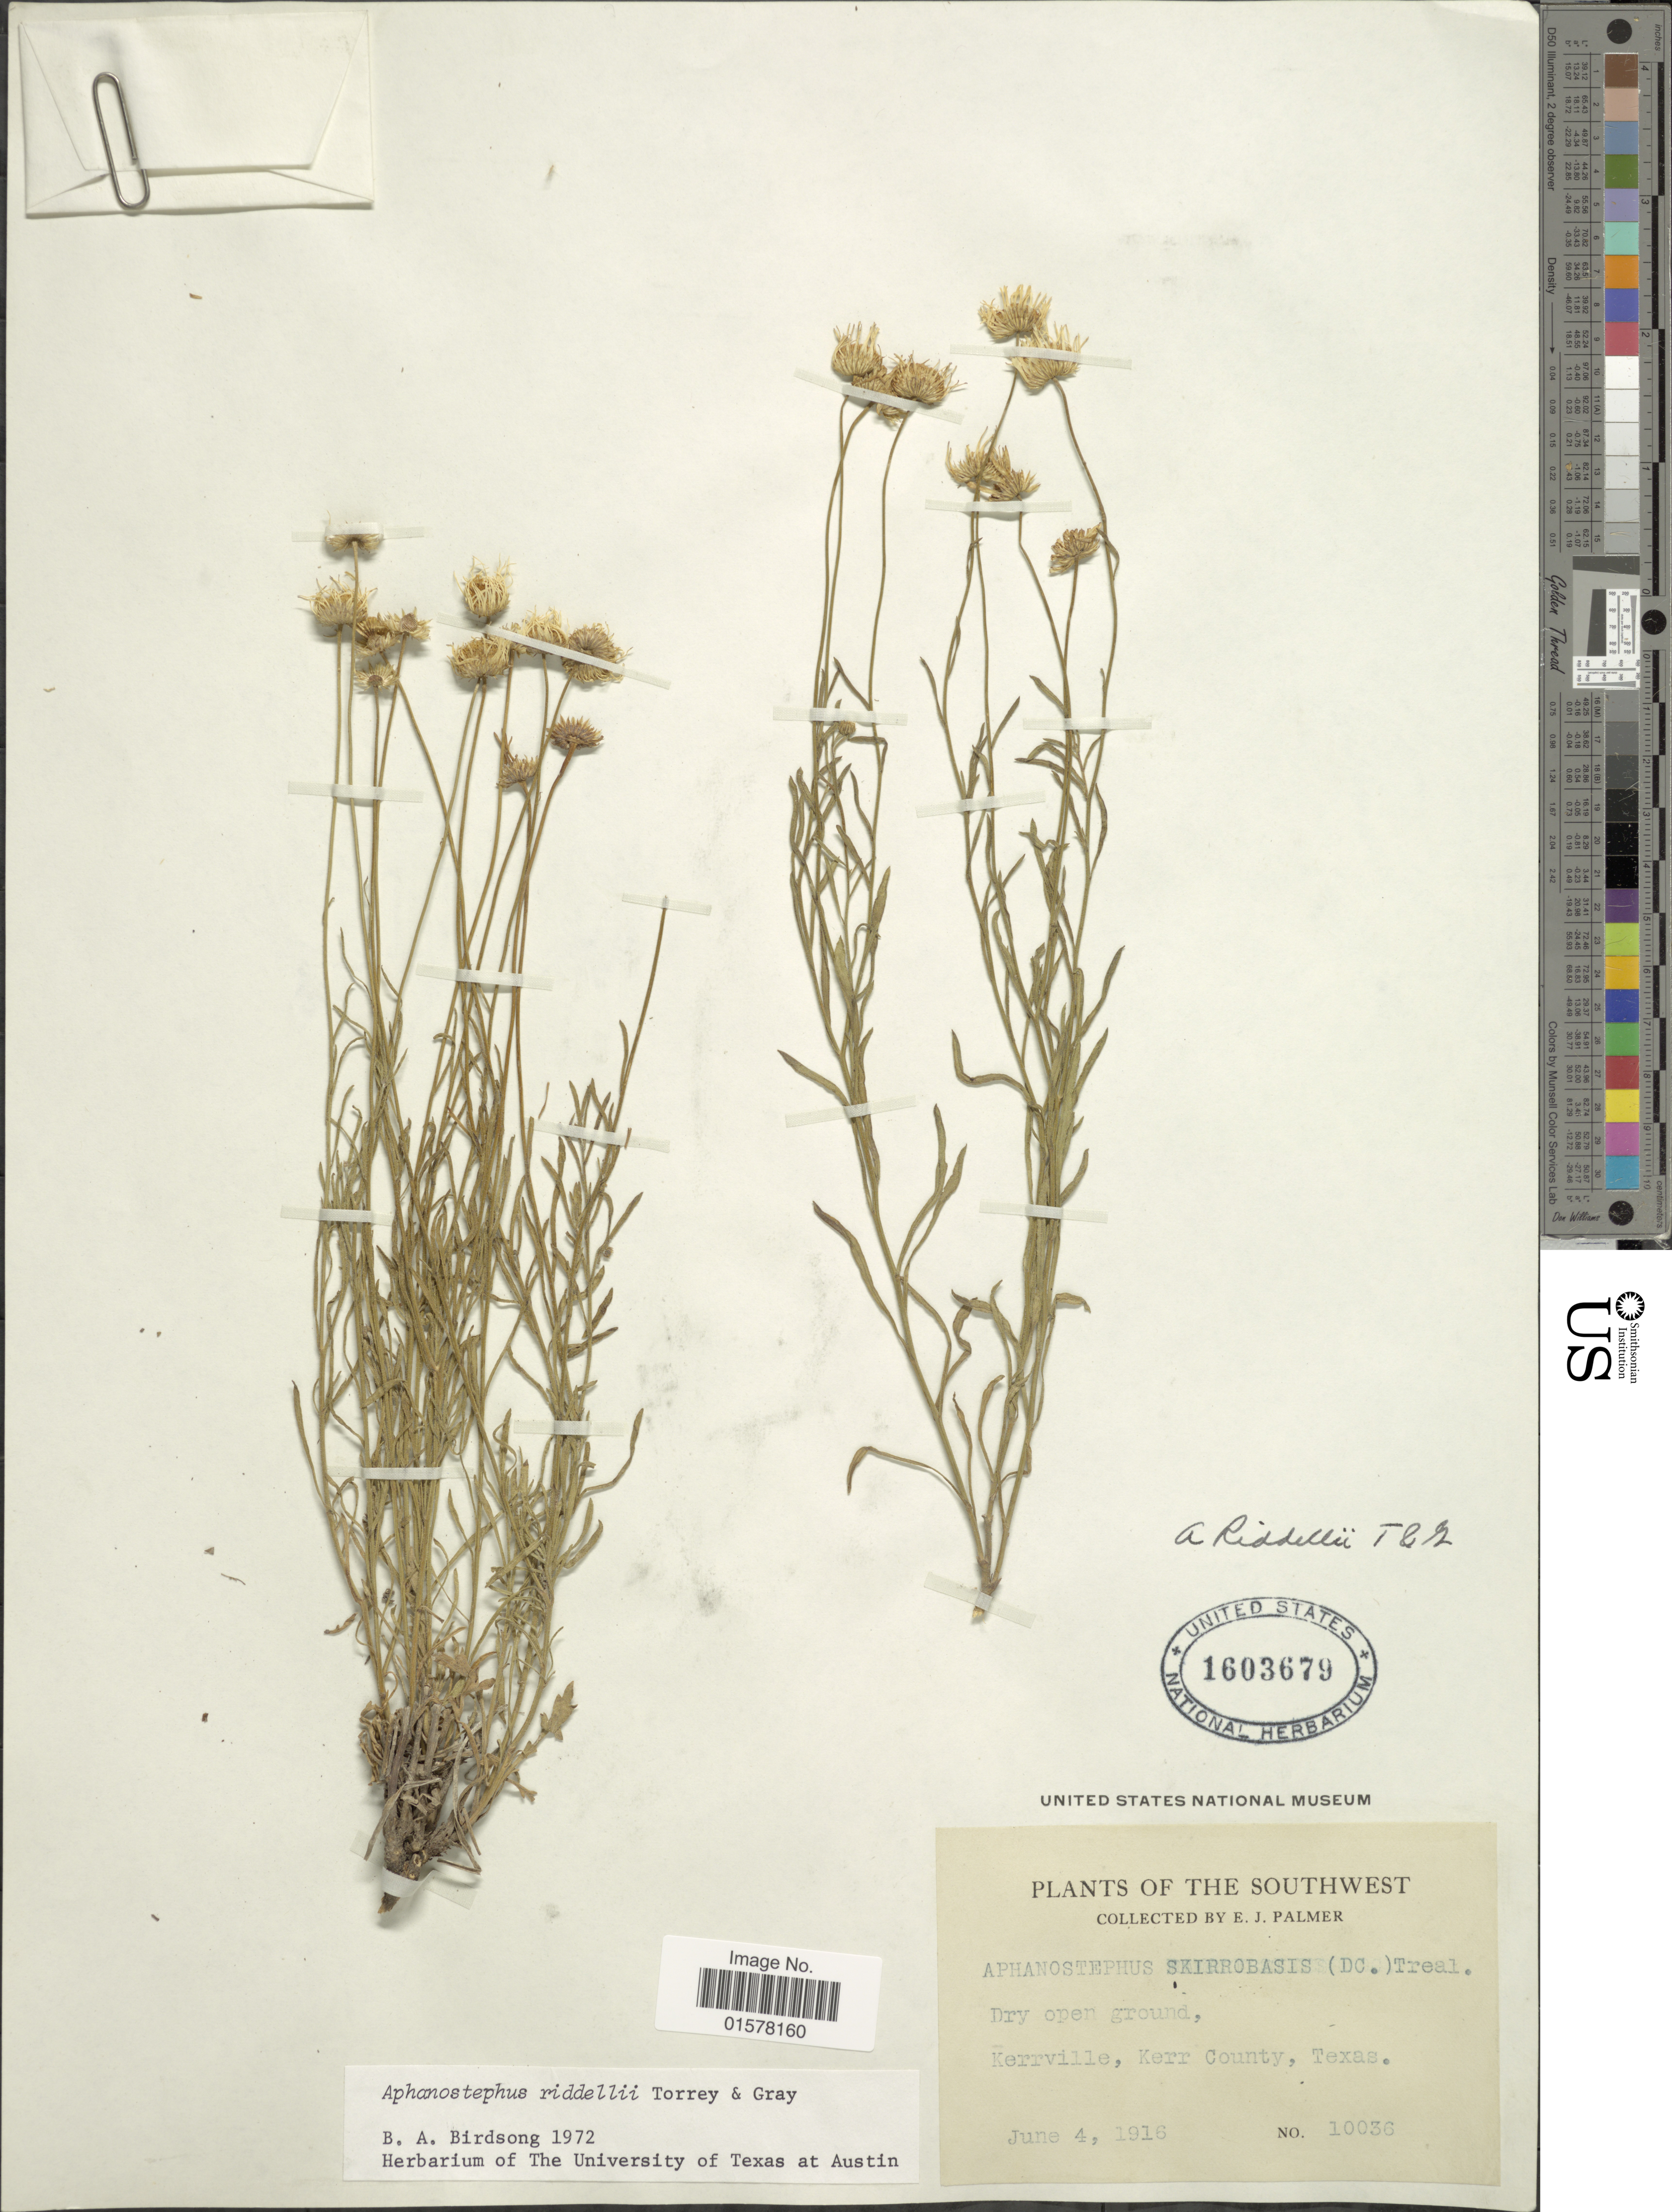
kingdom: Plantae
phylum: Tracheophyta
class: Magnoliopsida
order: Asterales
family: Asteraceae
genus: Aphanostephus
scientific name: Aphanostephus riddellii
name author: Torr. & A. Gray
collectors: E. J. Palmer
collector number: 10036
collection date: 1916-06-04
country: United States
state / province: Texas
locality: Kerrville, Kerr County, Texas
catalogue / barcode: US 1603679